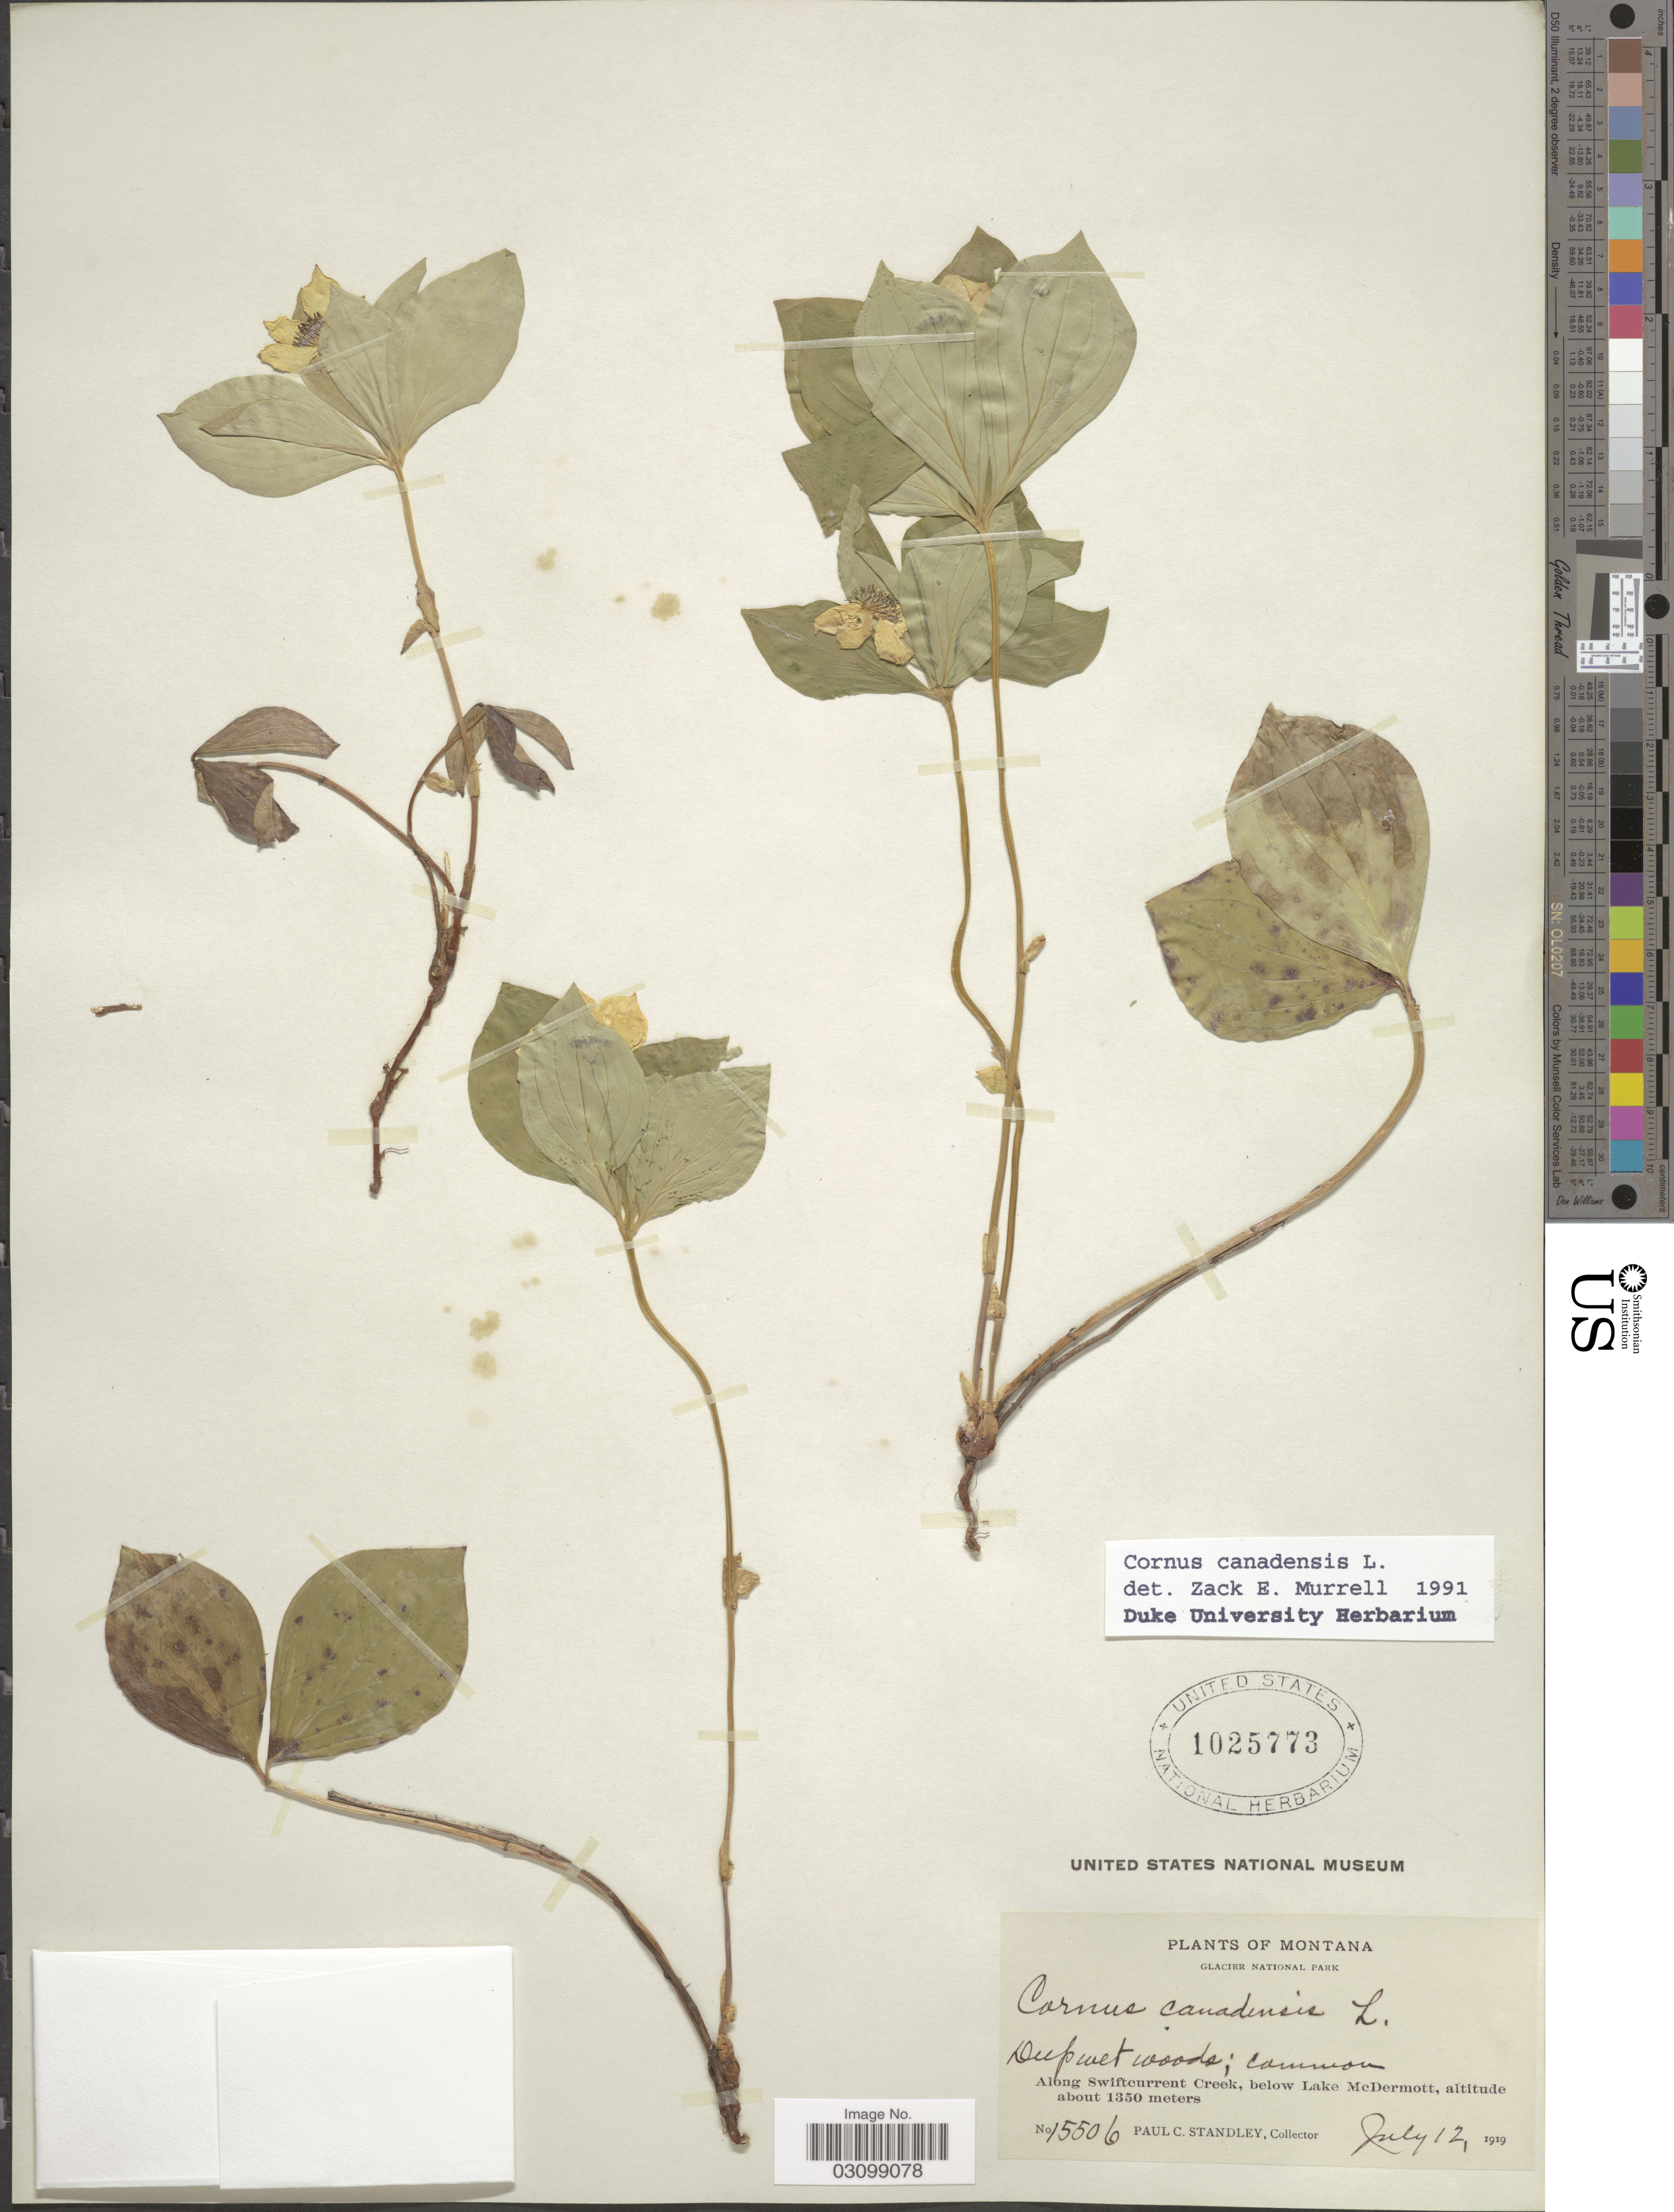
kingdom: Plantae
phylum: Tracheophyta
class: Magnoliopsida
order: Cornales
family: Cornaceae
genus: Cornus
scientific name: Cornus canadensis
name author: L.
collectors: P. C. Standley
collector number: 15506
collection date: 1919-07-12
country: United States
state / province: Montana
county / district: Glacier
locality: Glacier National Park. Along Swiftcurrent Creek, below Lake McDermott.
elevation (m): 1350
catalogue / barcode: US 1025773